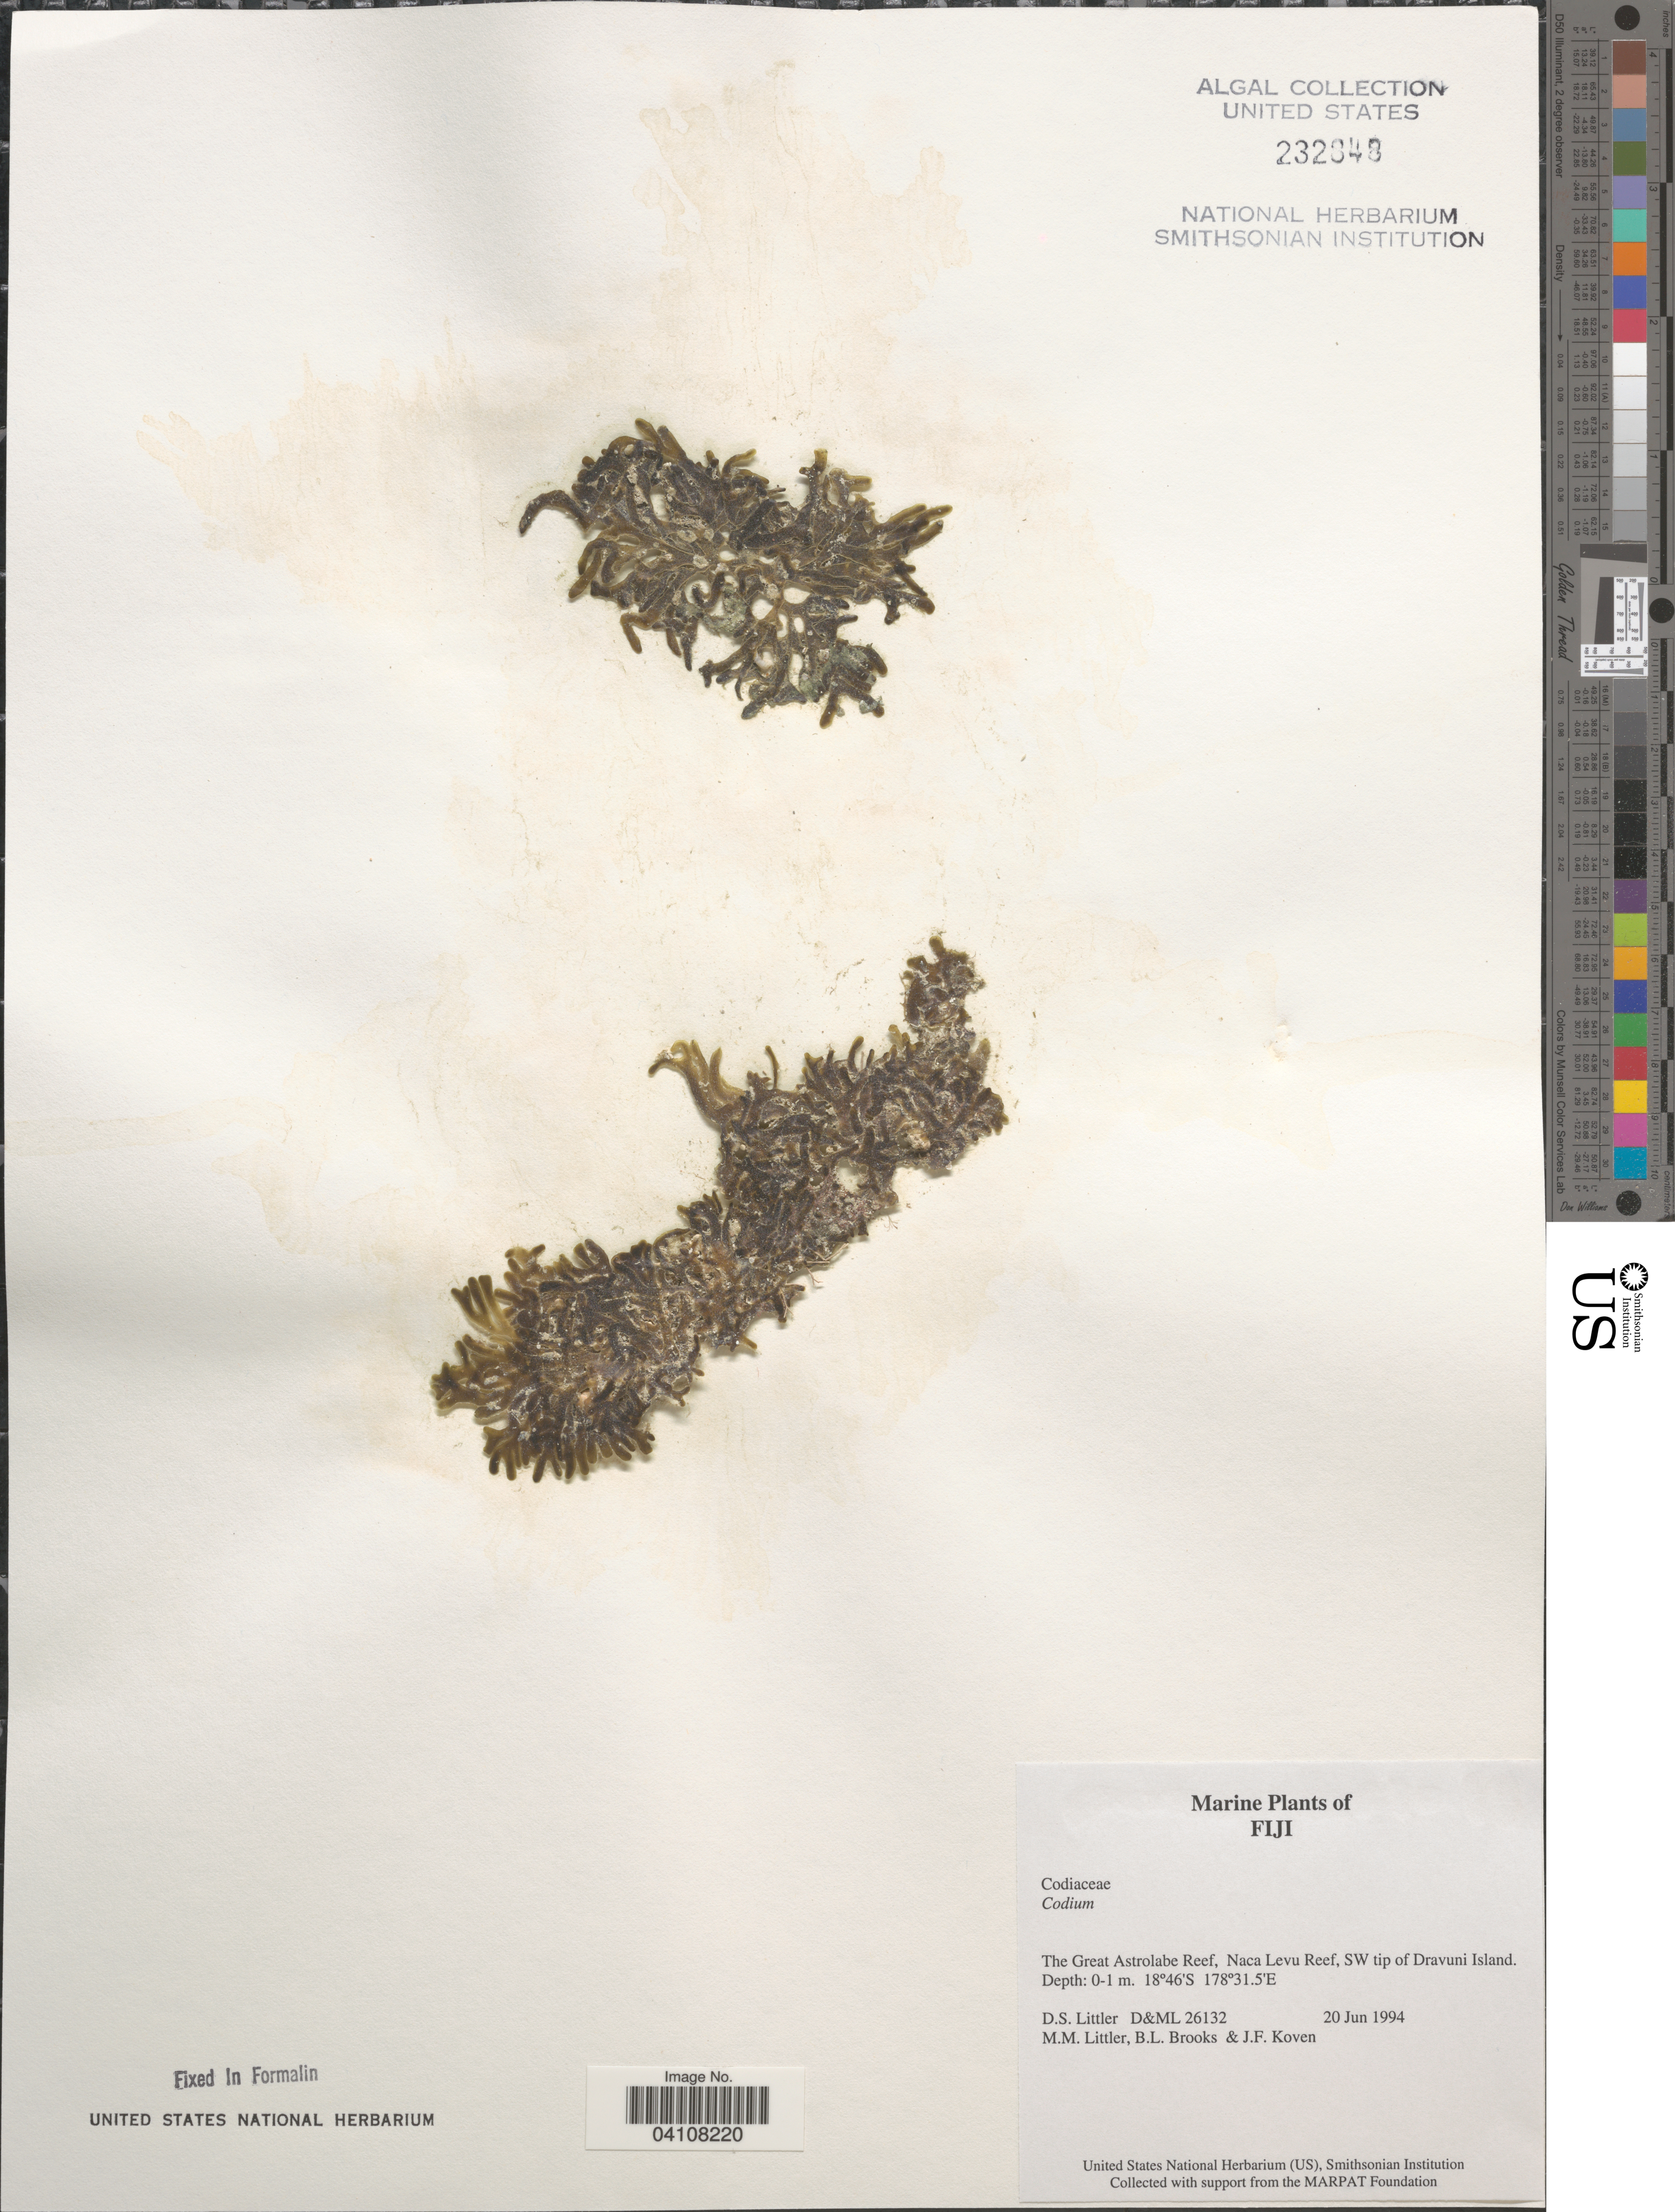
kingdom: Plantae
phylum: Chlorophyta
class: Ulvophyceae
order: Bryopsidales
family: Codiaceae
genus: Codium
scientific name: Codium sp.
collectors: D. S. Littler, B. Brooks & J. Koven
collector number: D&ML26132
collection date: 1994-06-20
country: Fiji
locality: The Great Astrolabe Reef, Naca Levu Reef, SW tip of Dravuni Island.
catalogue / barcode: US 232848